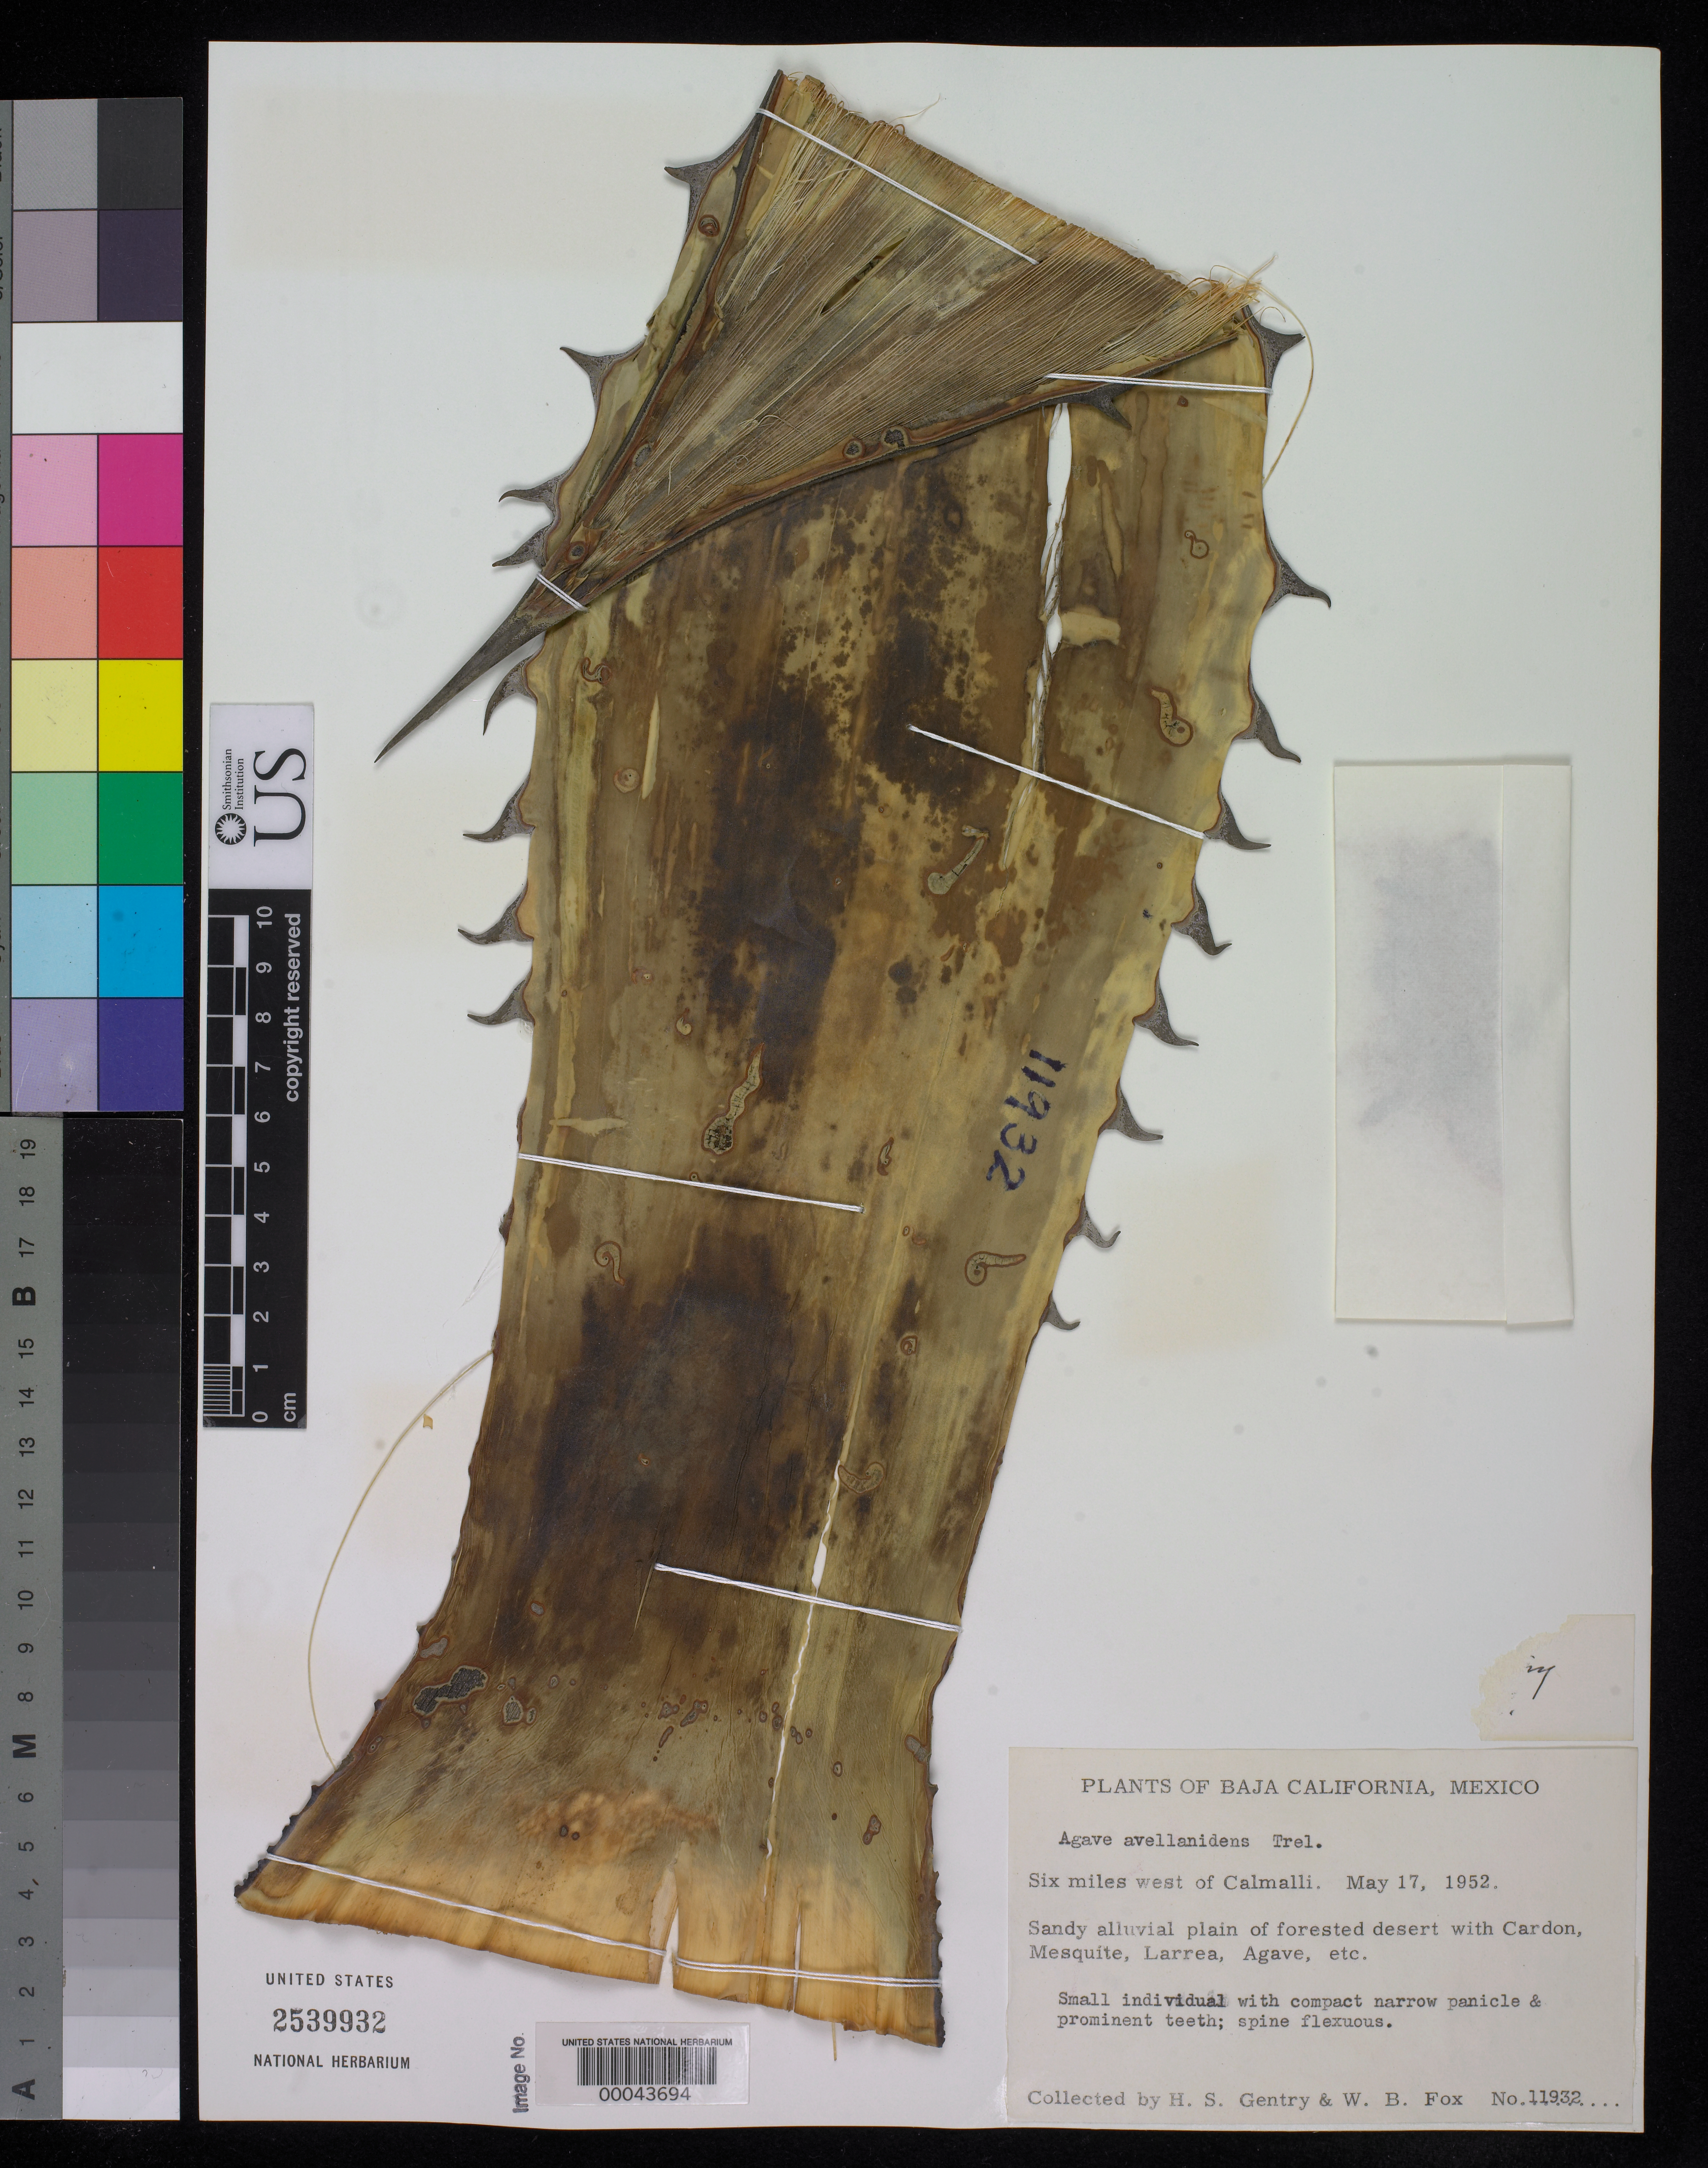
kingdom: Plantae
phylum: Tracheophyta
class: Liliopsida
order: Asparagales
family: Asparagaceae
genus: Agave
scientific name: Agave avellanidens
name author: Trel.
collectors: H. S. Gentry & W. B. Fox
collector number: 11932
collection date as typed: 17 May 1952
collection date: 1952-05-17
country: Mexico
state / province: Baja California Sur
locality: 6 mi W of Calmalli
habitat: Sandy alluvial plain of forested desert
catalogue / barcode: US 2539932